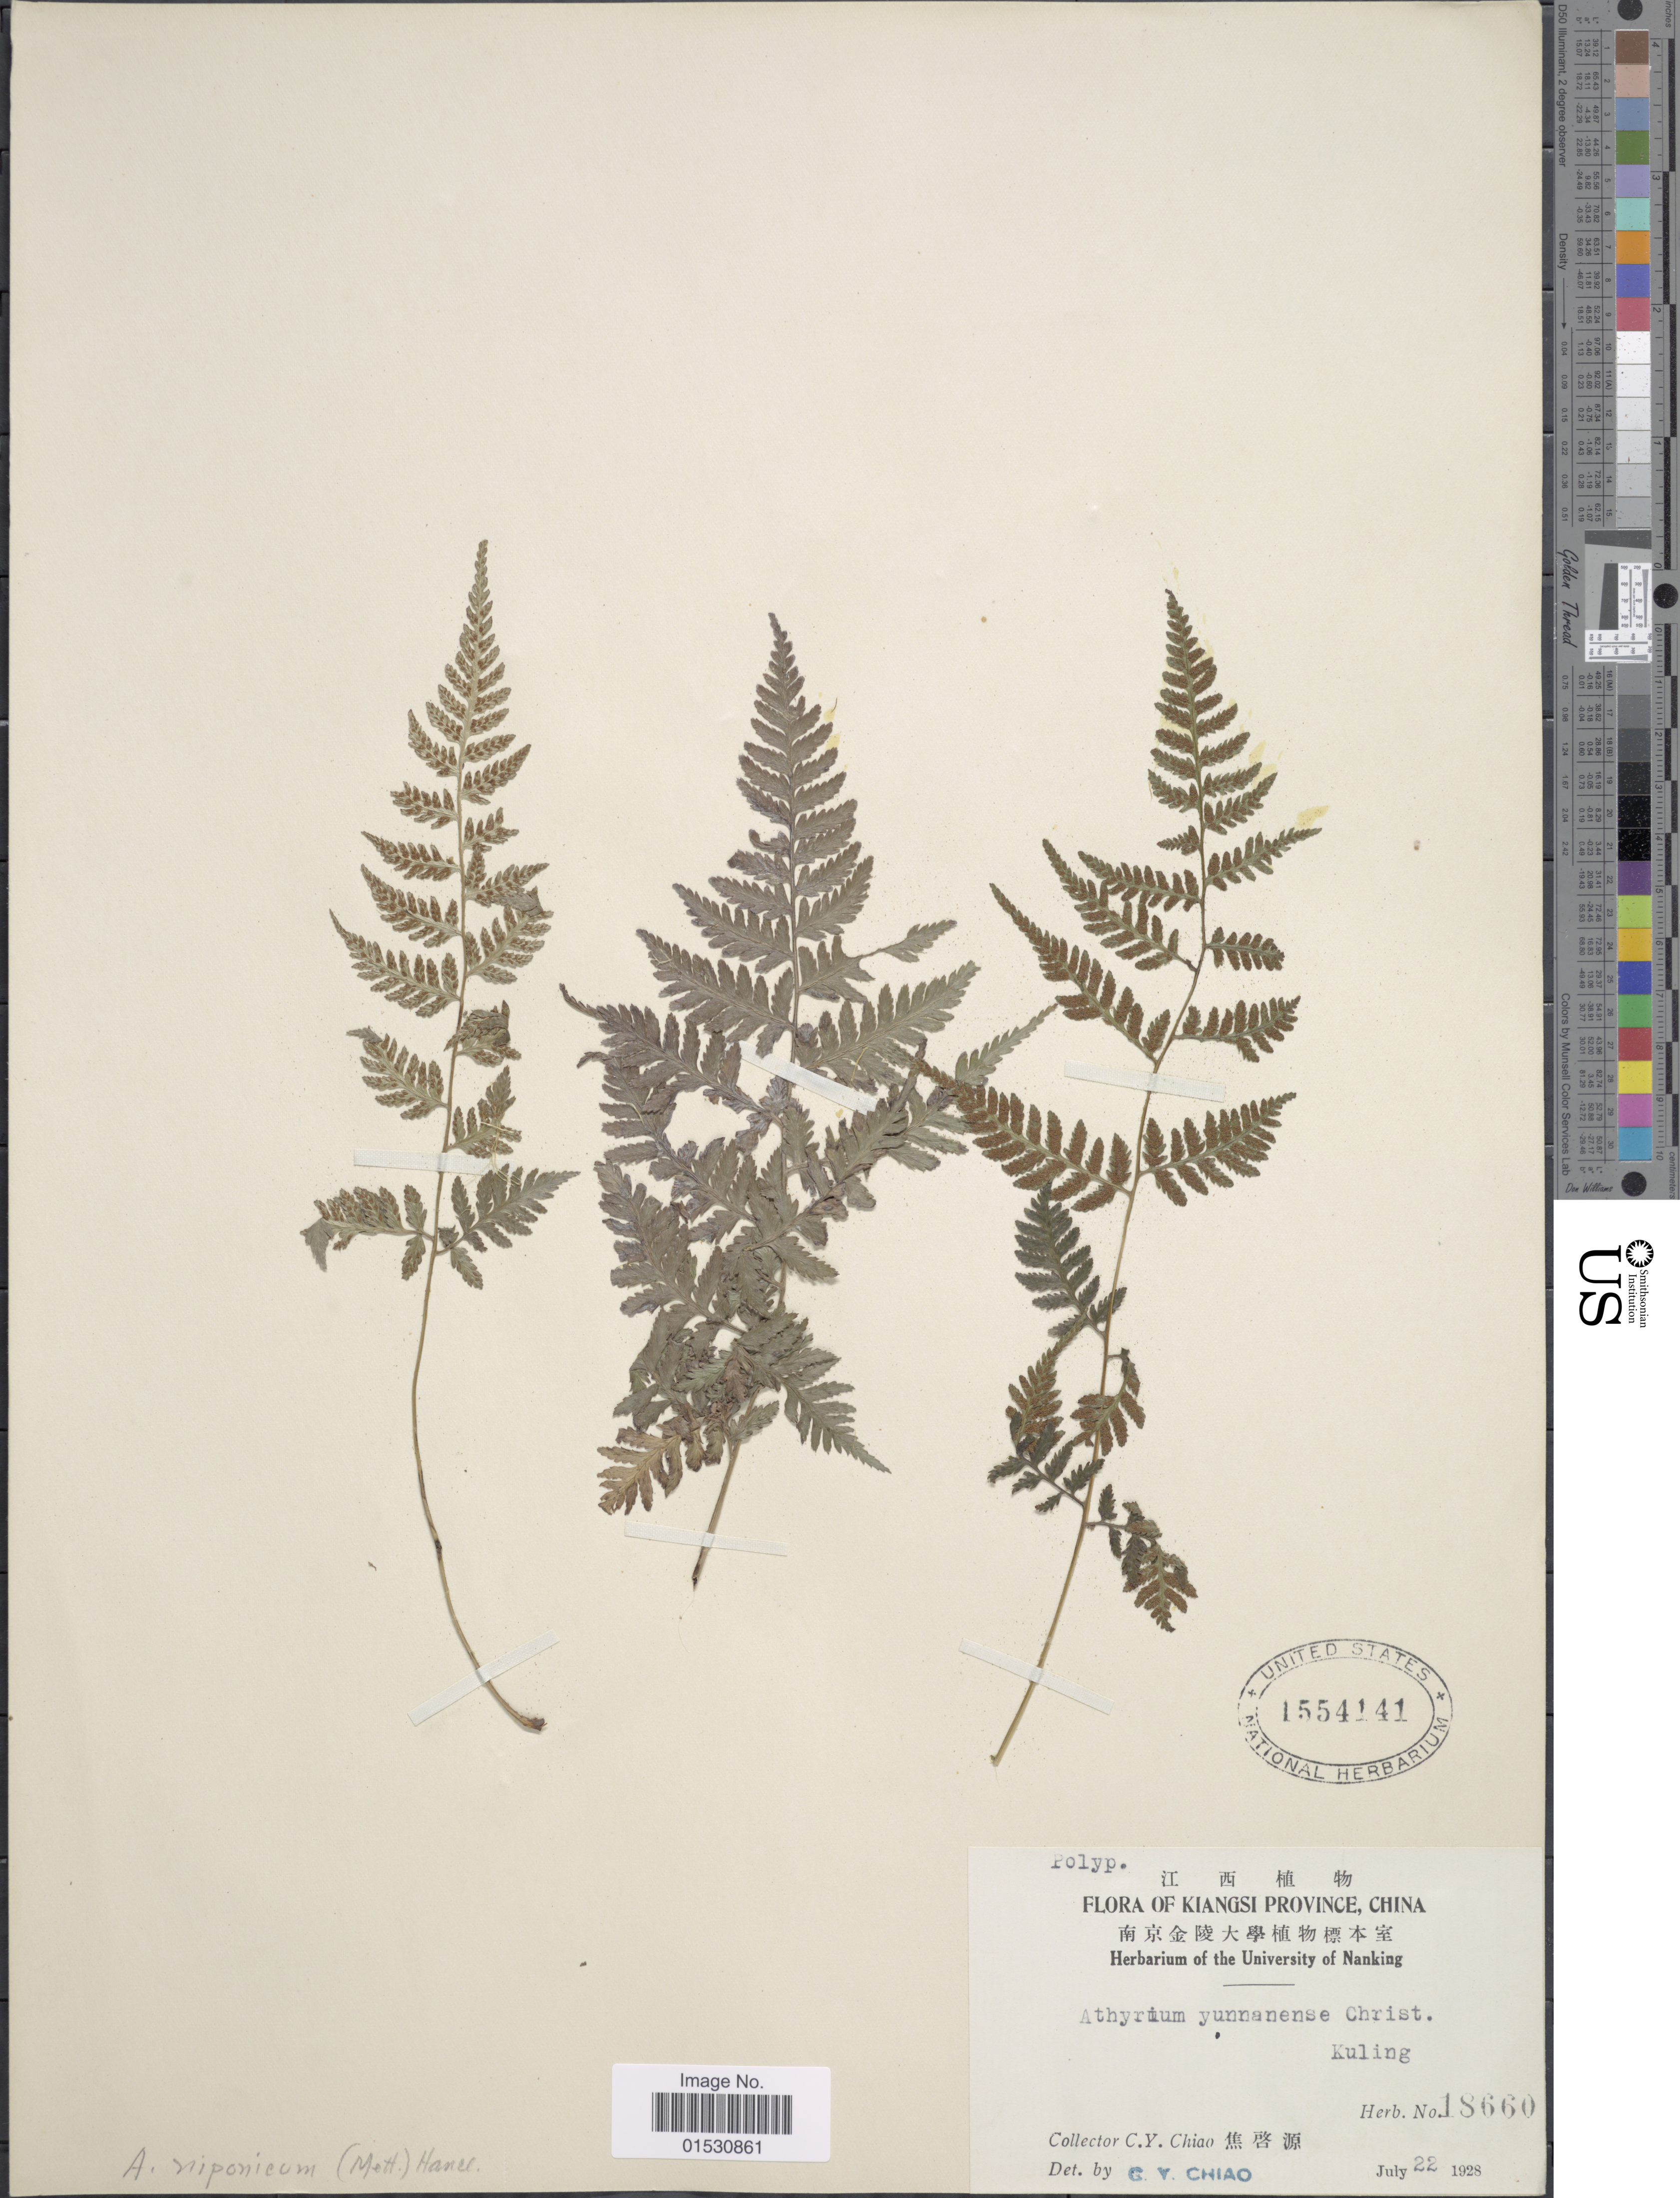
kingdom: Plantae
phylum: Tracheophyta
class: Polypodiopsida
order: Polypodiales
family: Athyriaceae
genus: Athyrium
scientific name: Athyrium nipponicum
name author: (Mett.) Hance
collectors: C. Y. Chiao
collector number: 18660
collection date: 1928-07-22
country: China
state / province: Jiangxi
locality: Kiangsi Province.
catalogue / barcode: US 1554141